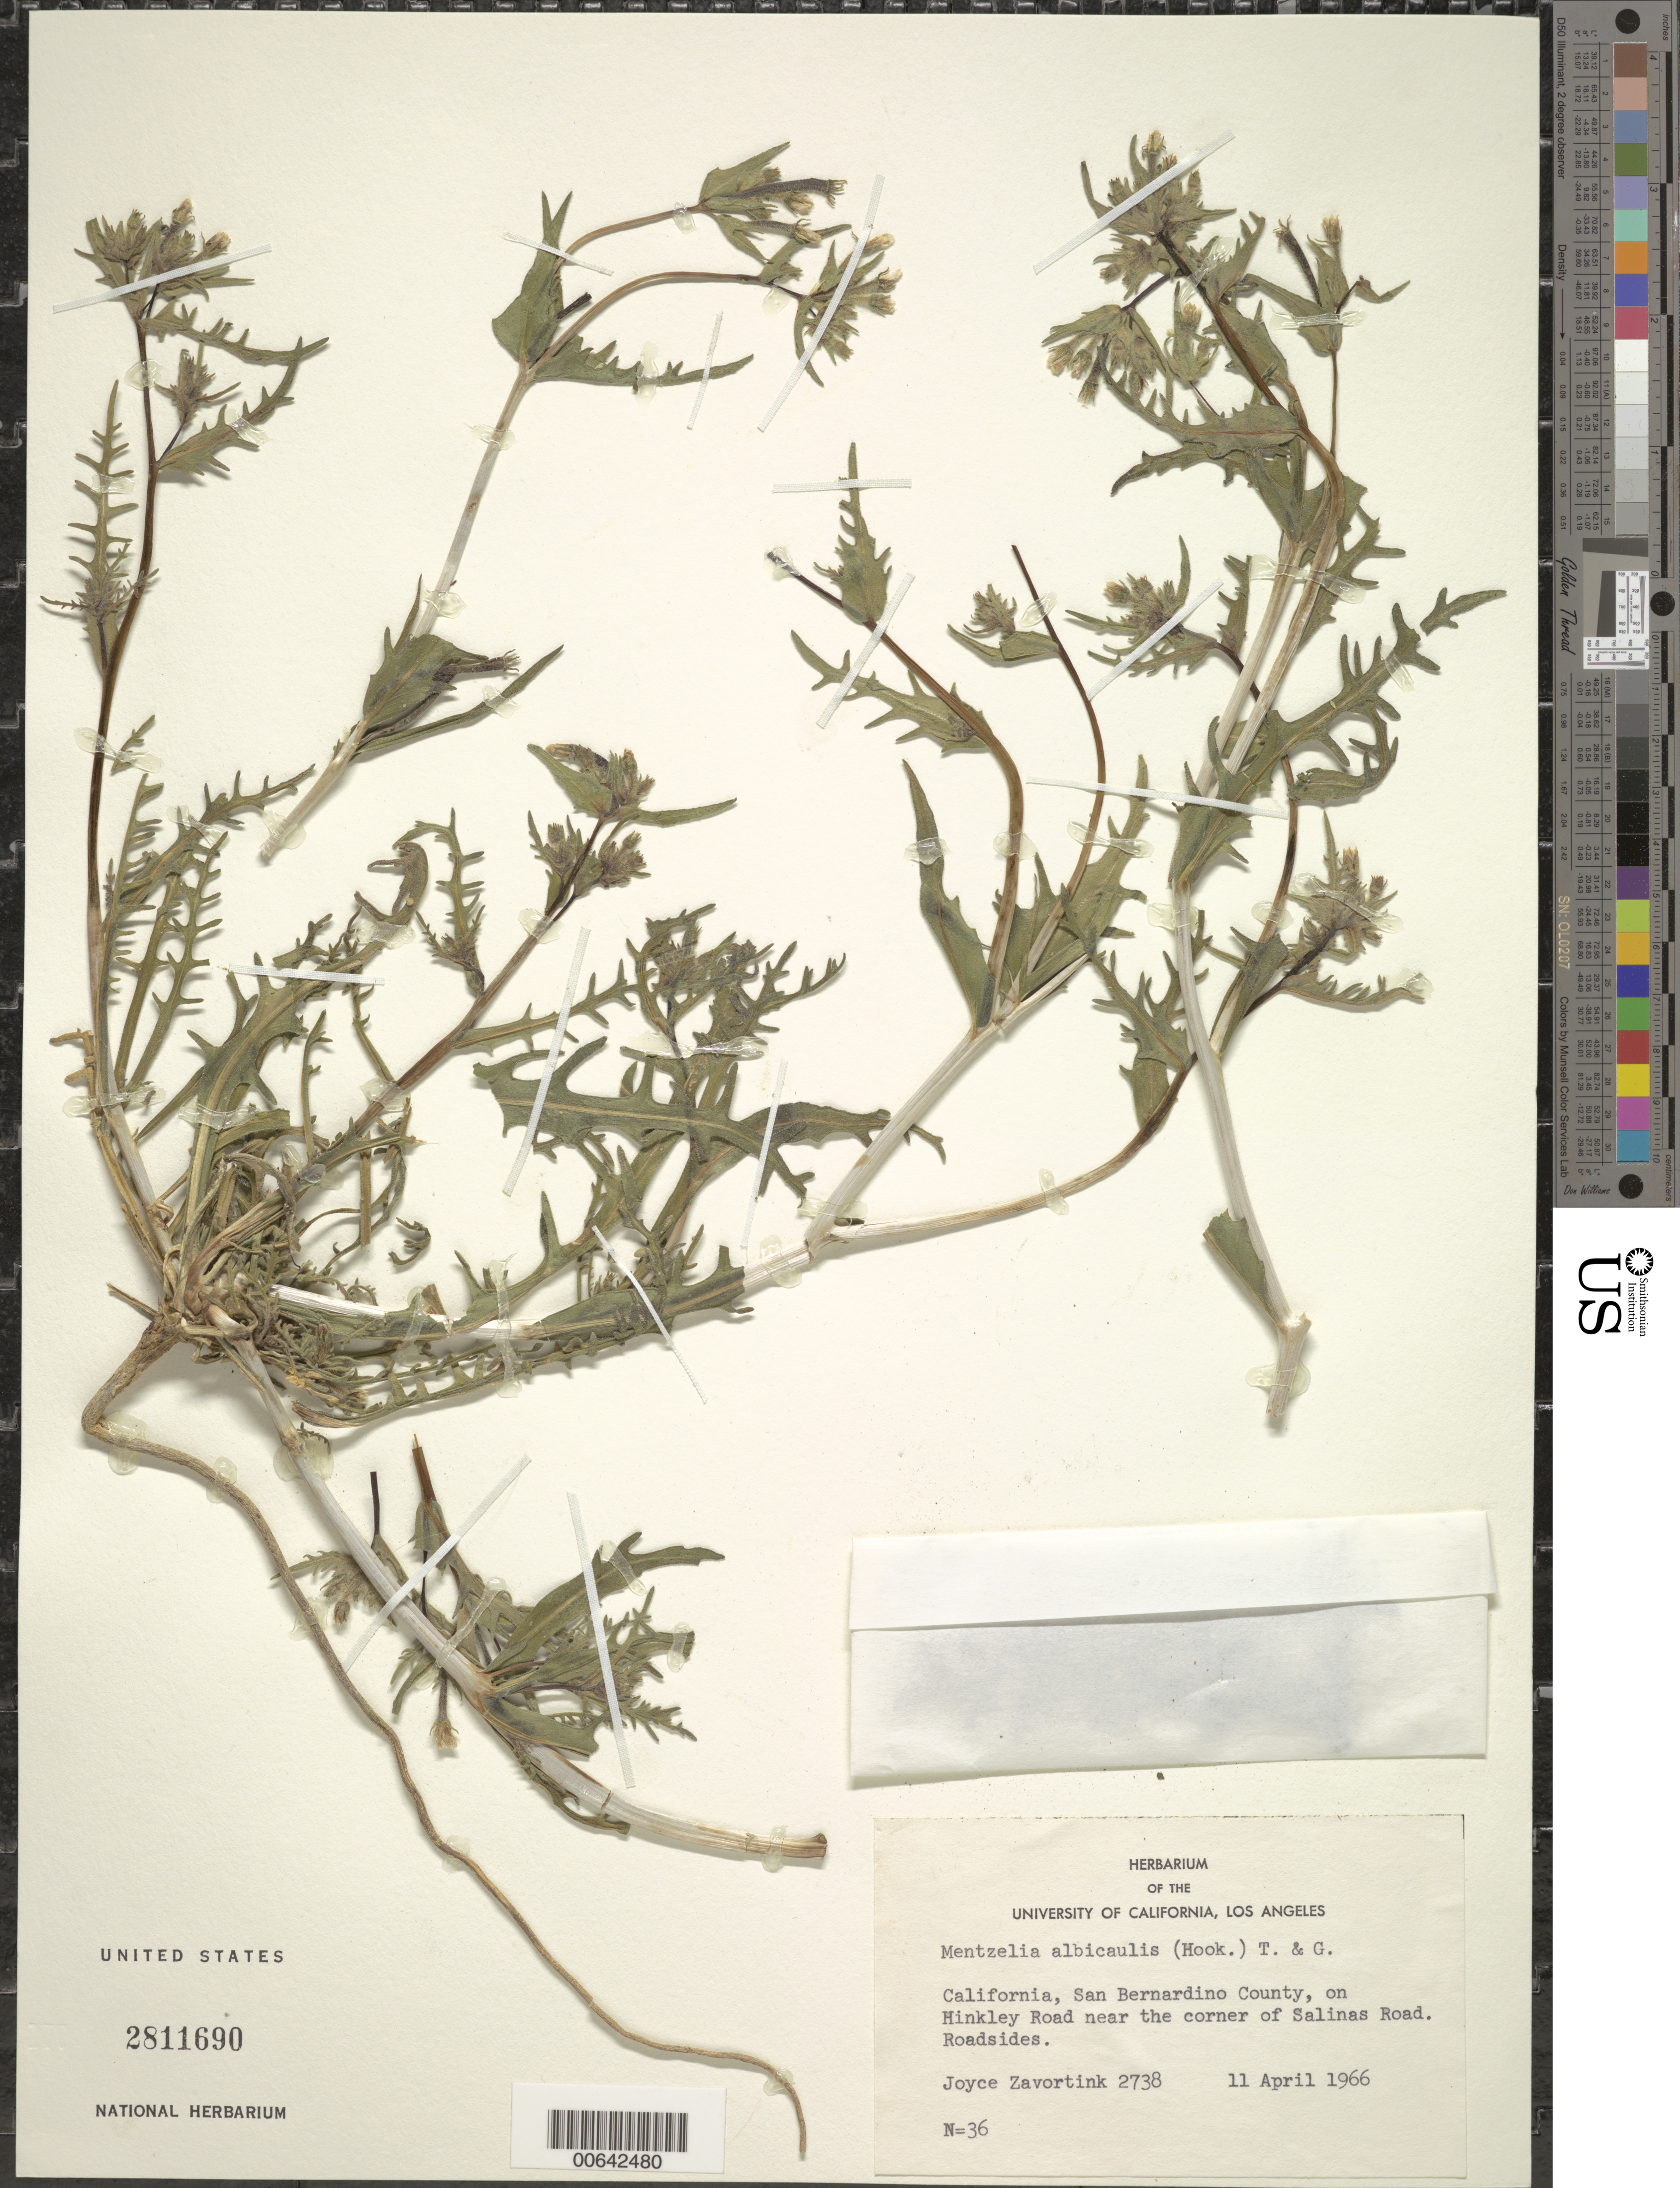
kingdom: Plantae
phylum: Tracheophyta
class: Magnoliopsida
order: Cornales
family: Loasaceae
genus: Mentzelia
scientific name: Mentzelia albicaulis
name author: (Douglas ex Hook.) Douglas ex Torr. & A. Gray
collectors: J. E. Zavortink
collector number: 2738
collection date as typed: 11 Apr 1966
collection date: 1966-04-11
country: United States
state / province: California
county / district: San Bernardino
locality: On Hinkley Road near the corner of Salinas Road.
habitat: Roadsides.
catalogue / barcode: US 2811690